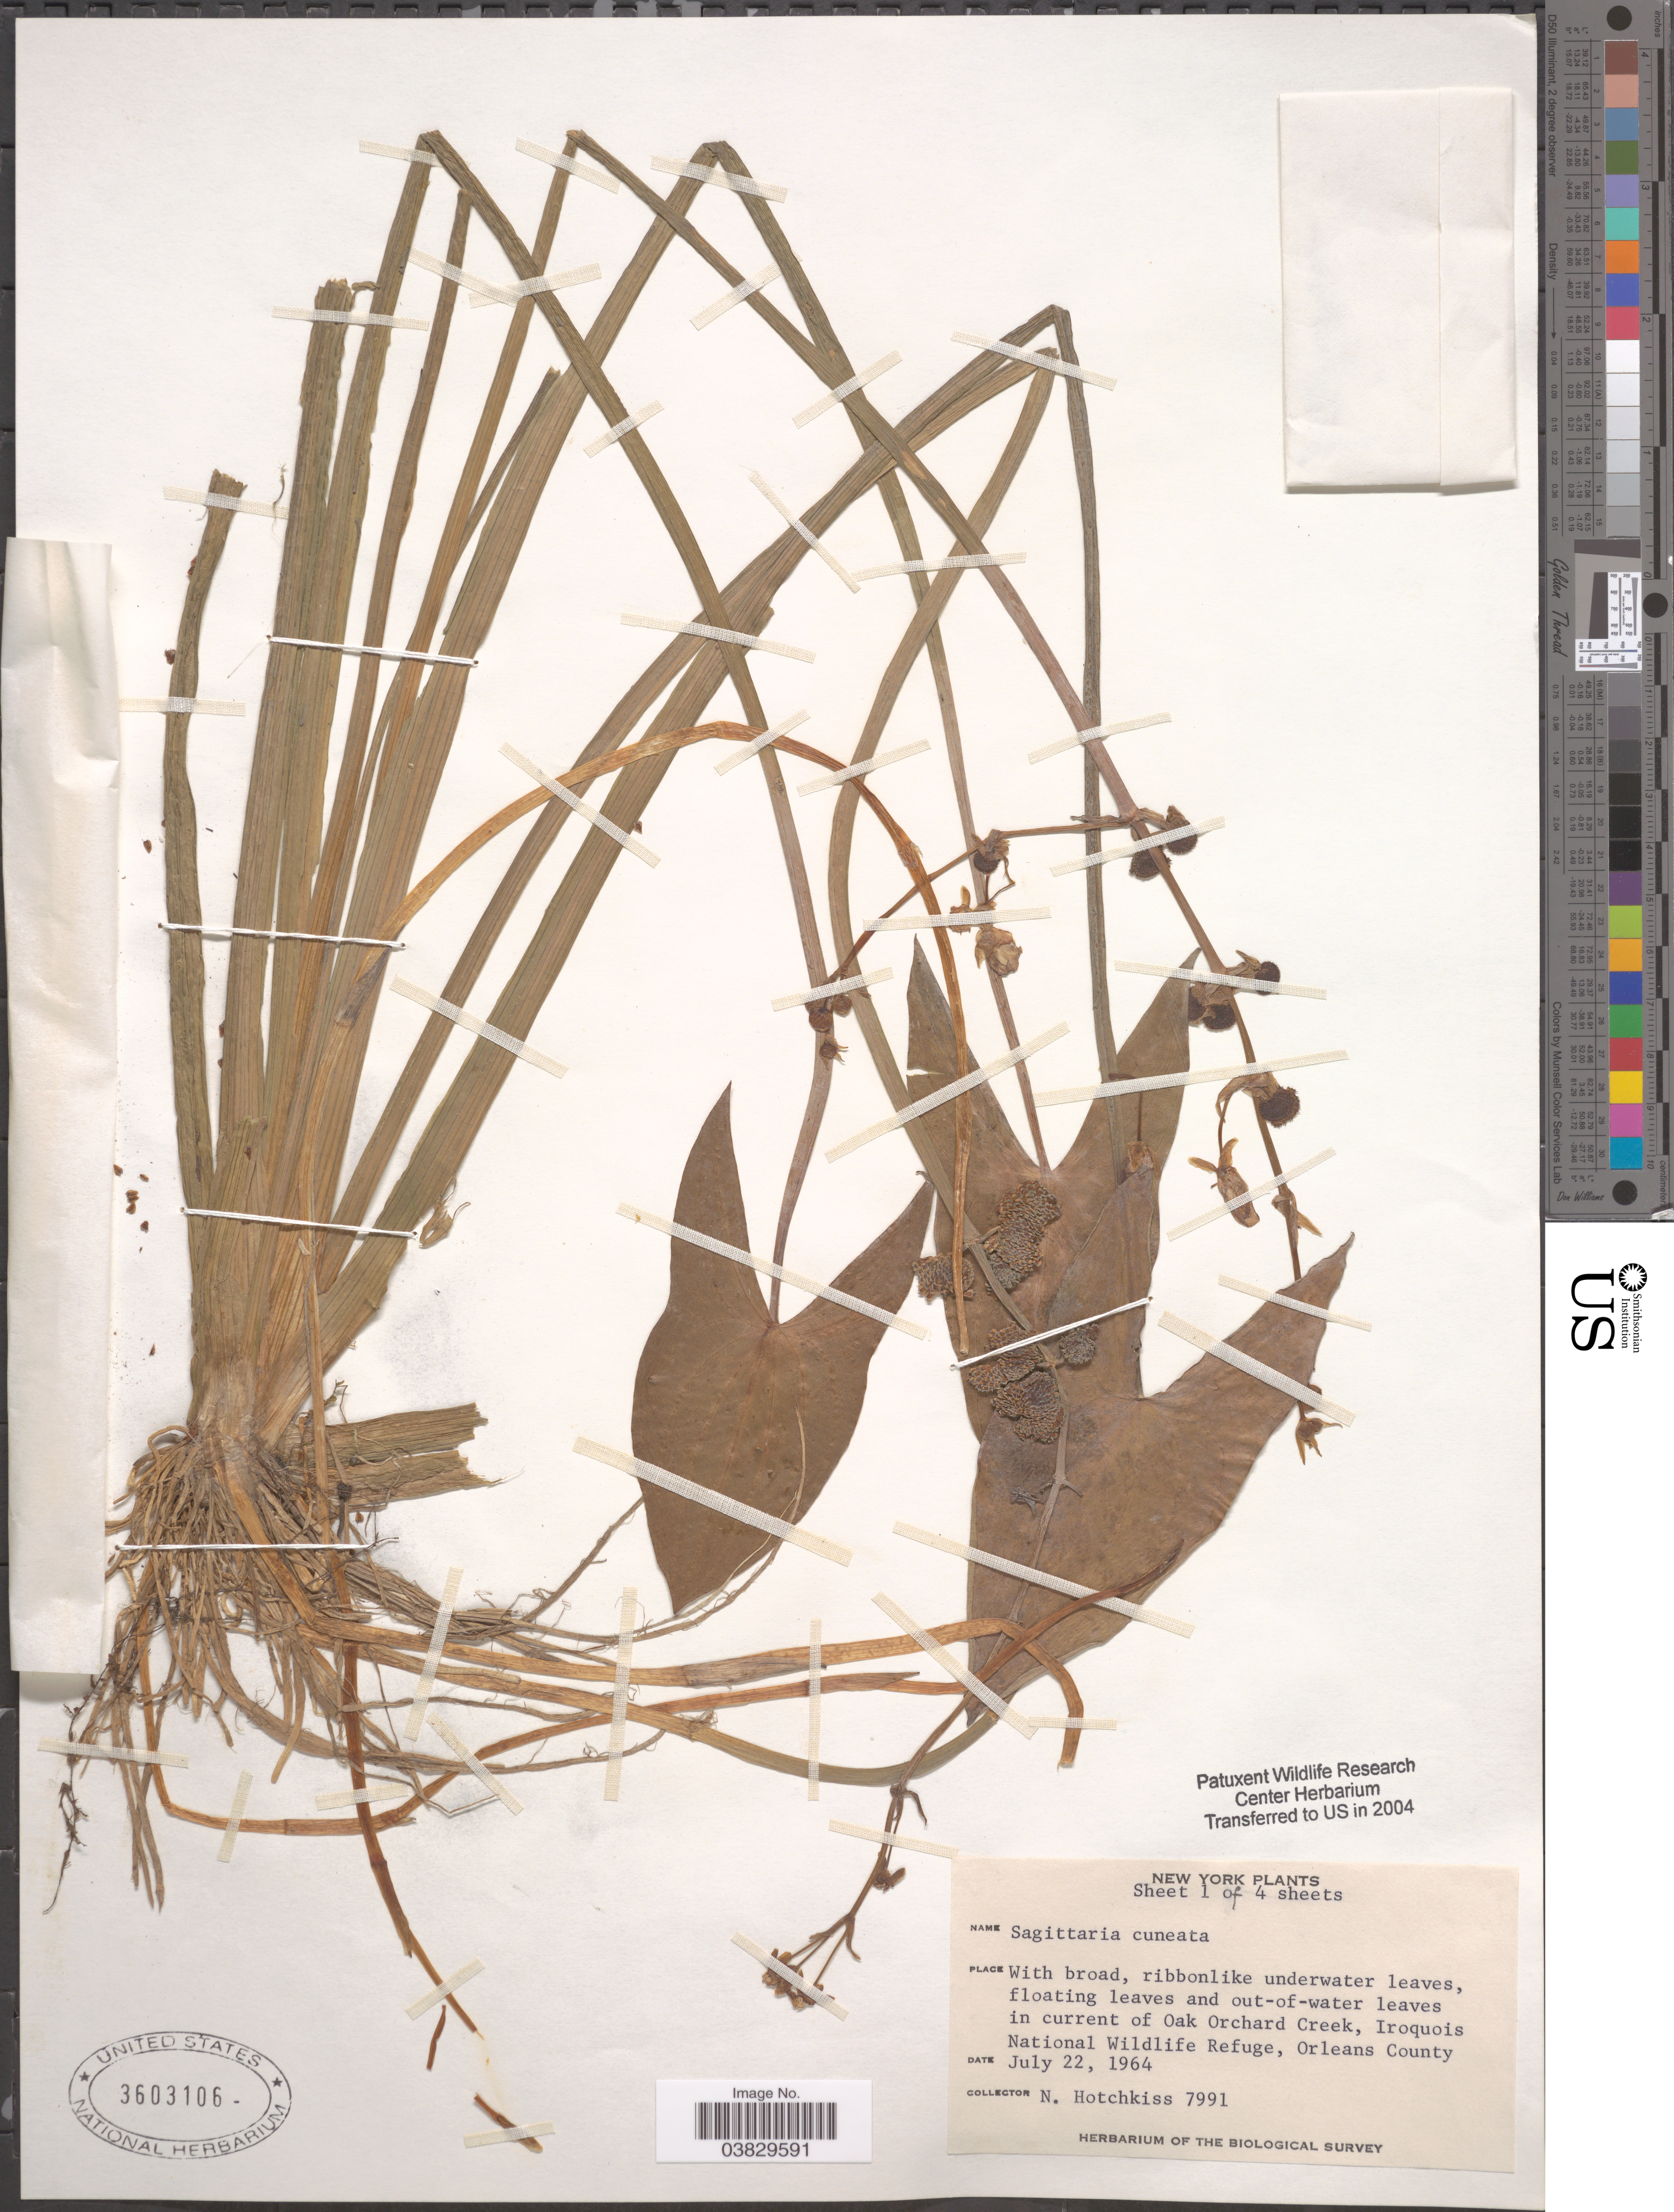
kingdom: Plantae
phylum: Tracheophyta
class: Liliopsida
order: Alismatales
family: Alismataceae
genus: Sagittaria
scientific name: Sagittaria cuneata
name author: E. Sheld.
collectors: N. Hotchkiss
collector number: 7991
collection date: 1964-07-22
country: United States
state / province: New York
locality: In current of Oak Orchard Creek, Iroquois National Wildlife Refuge, Orleans County.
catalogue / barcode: US 3603106